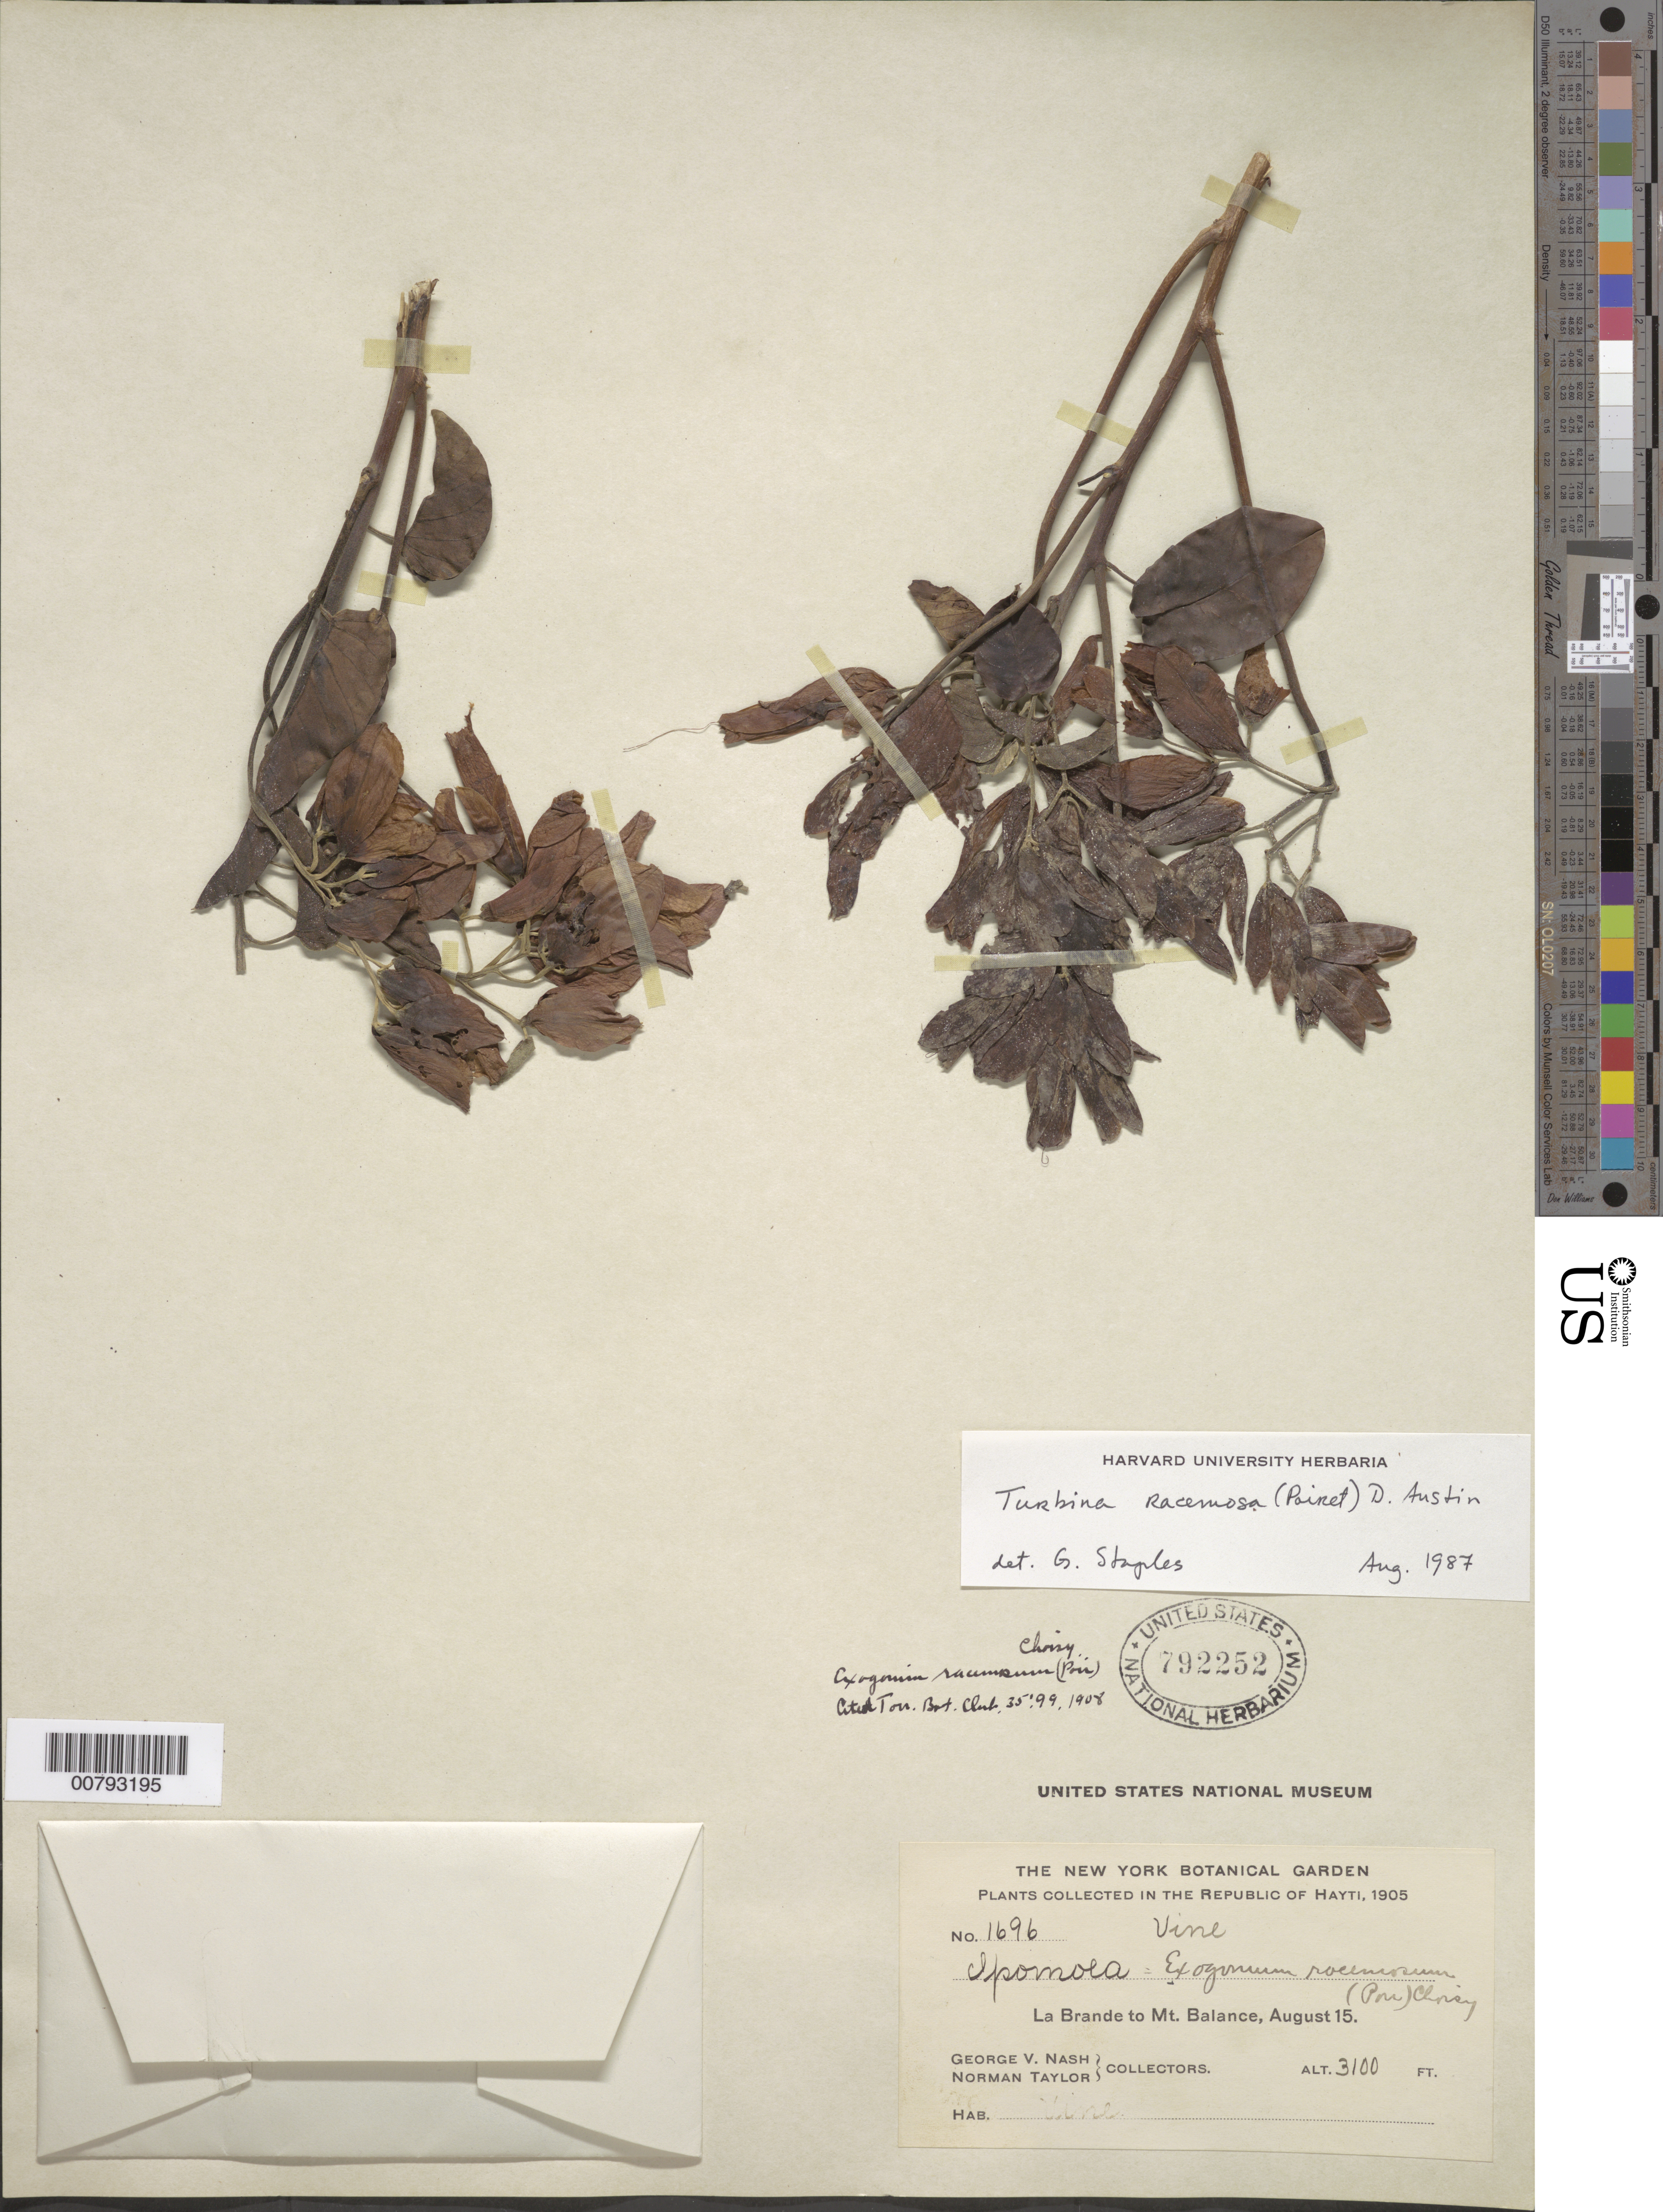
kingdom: Plantae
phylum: Tracheophyta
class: Magnoliopsida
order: Solanales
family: Convolvulaceae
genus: Turbina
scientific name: Turbina racemosa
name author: (Poir.) D.F. Austin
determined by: Staples, G. W.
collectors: G. V. Nash & N. Taylor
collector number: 1696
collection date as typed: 15 Aug 1905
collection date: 1905-08-15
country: Haiti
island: Hispaniola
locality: La Brande to Mt. Balance.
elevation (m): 945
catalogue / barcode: US 792252